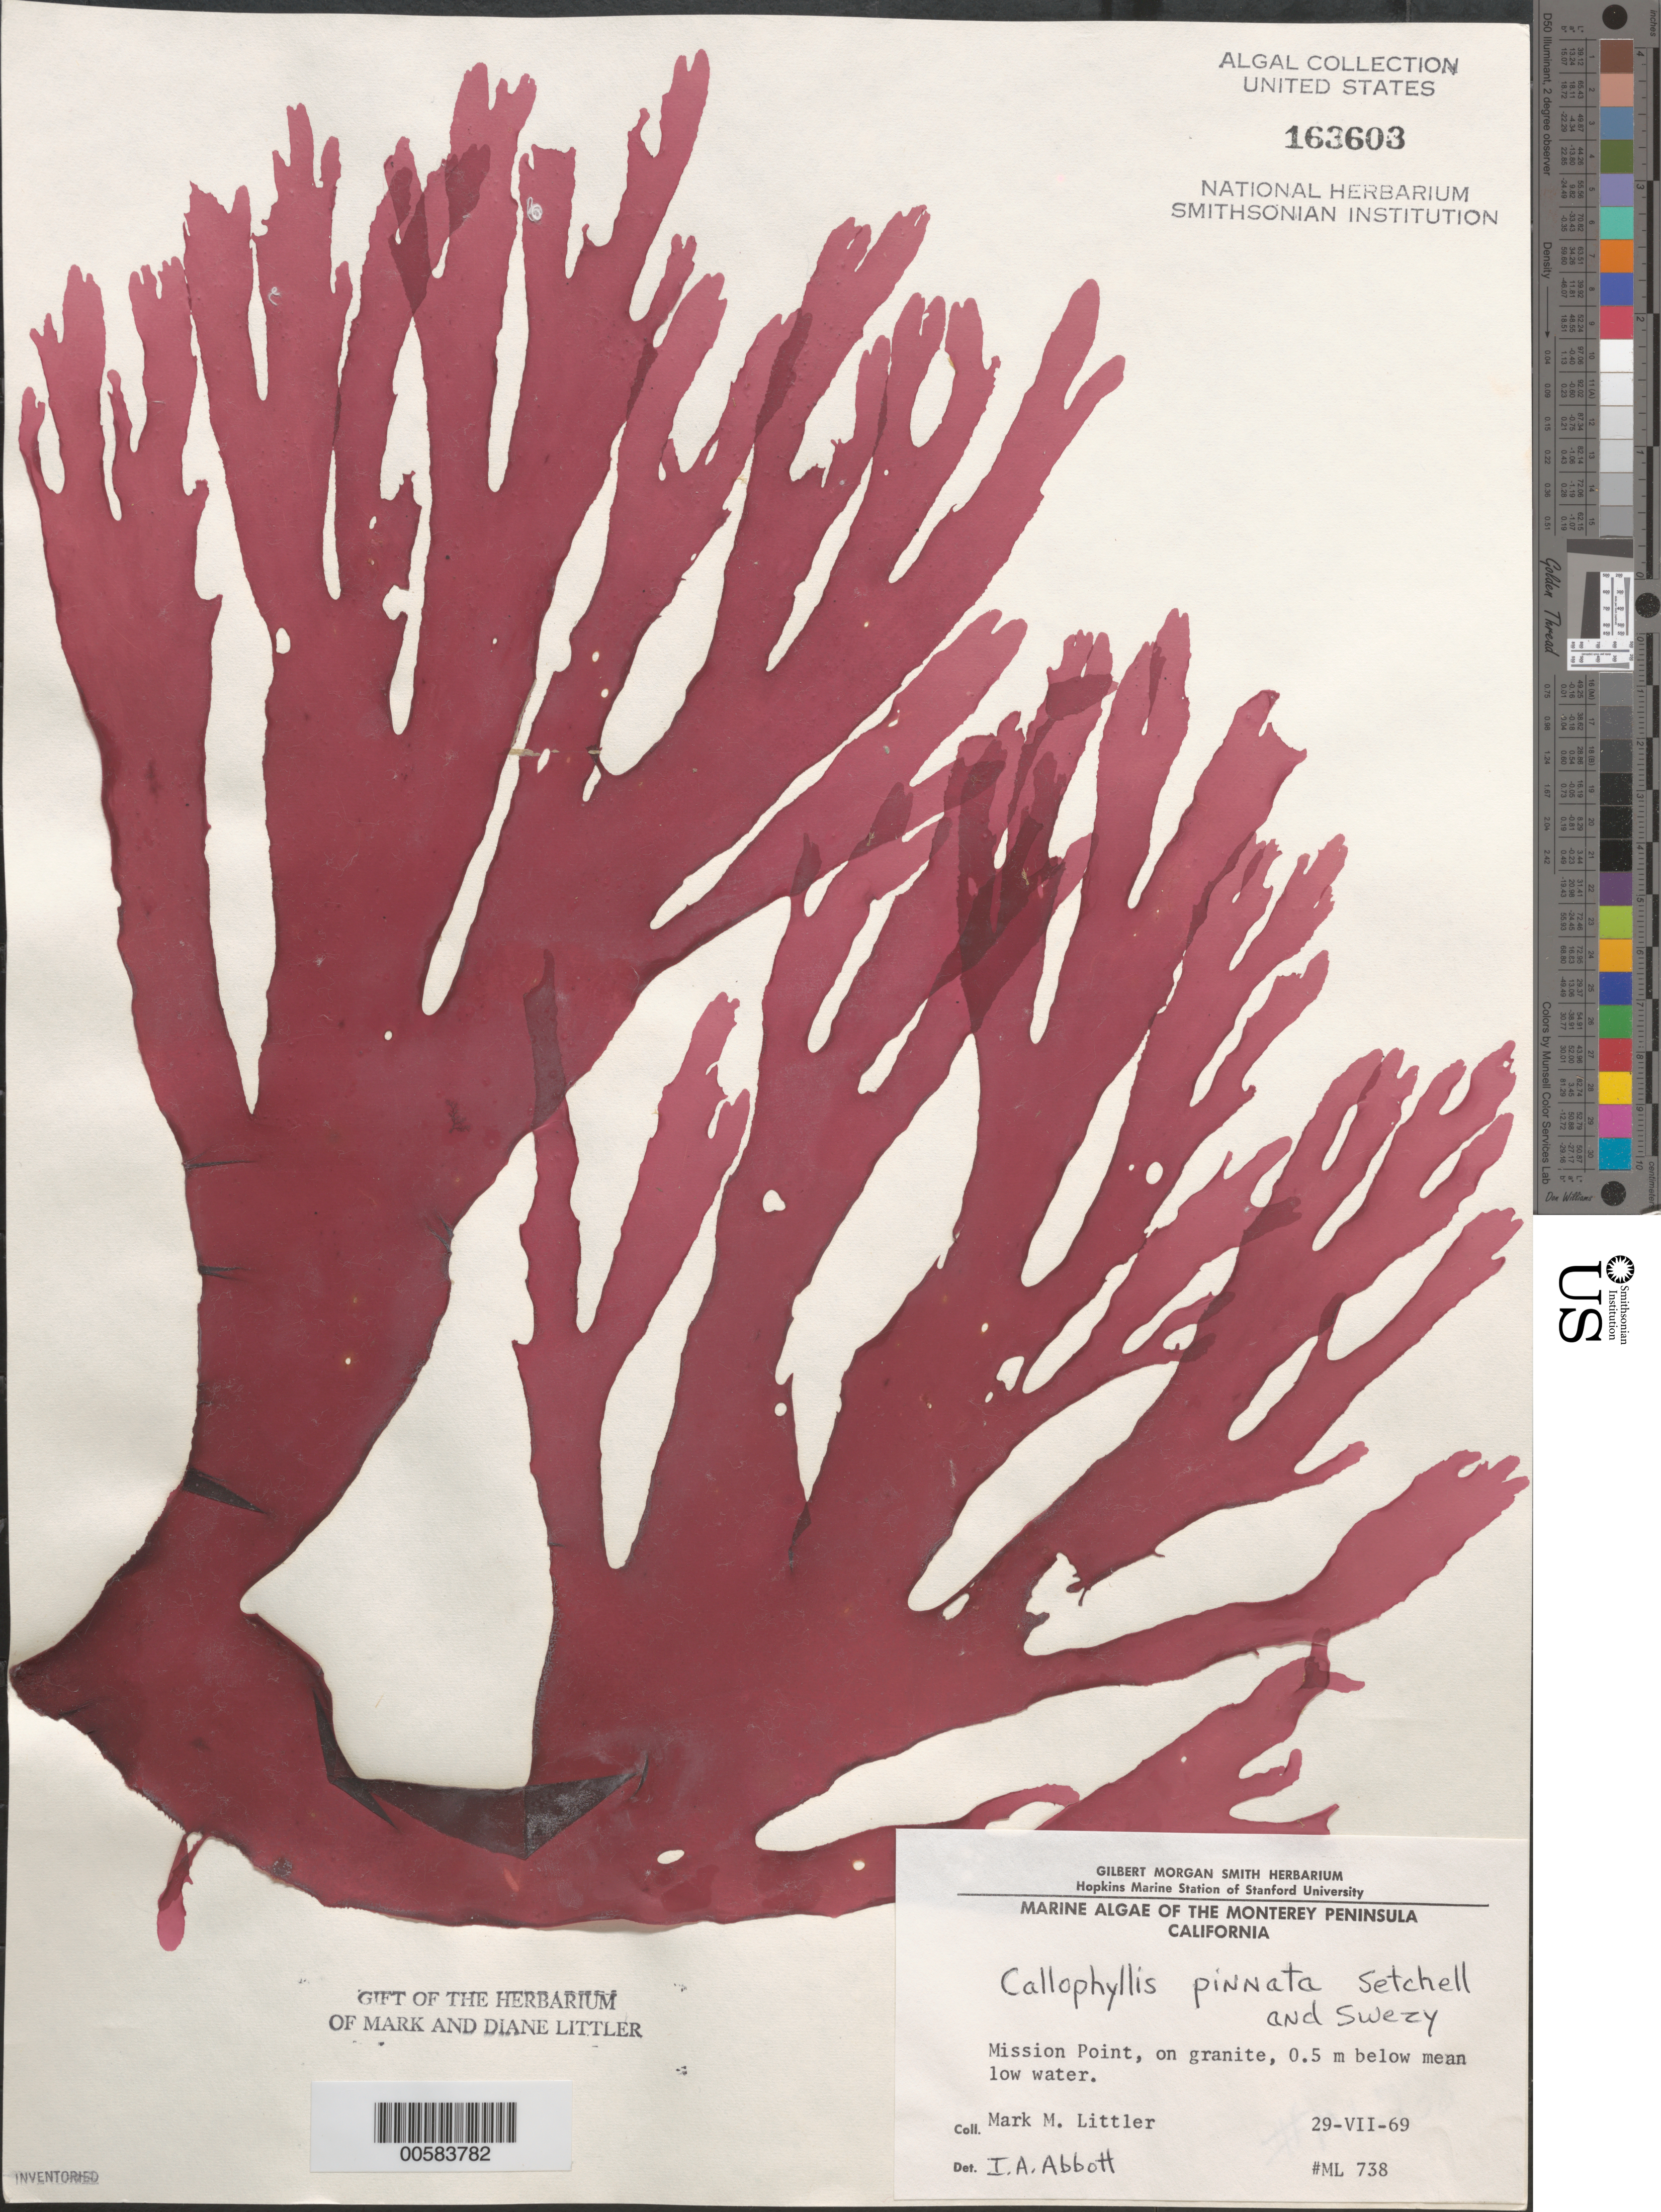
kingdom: Plantae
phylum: Rhodophyta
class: Florideophyceae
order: Gigartinales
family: Kallymeniaceae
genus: Callophyllis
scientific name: Callophyllis pinnata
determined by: Abbott, Isabella A.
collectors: M. M. Littler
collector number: ML 738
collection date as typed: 29 Jul 1969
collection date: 1969-07-29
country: United States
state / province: California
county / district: Monterey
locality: Mission Point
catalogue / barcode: US 163603